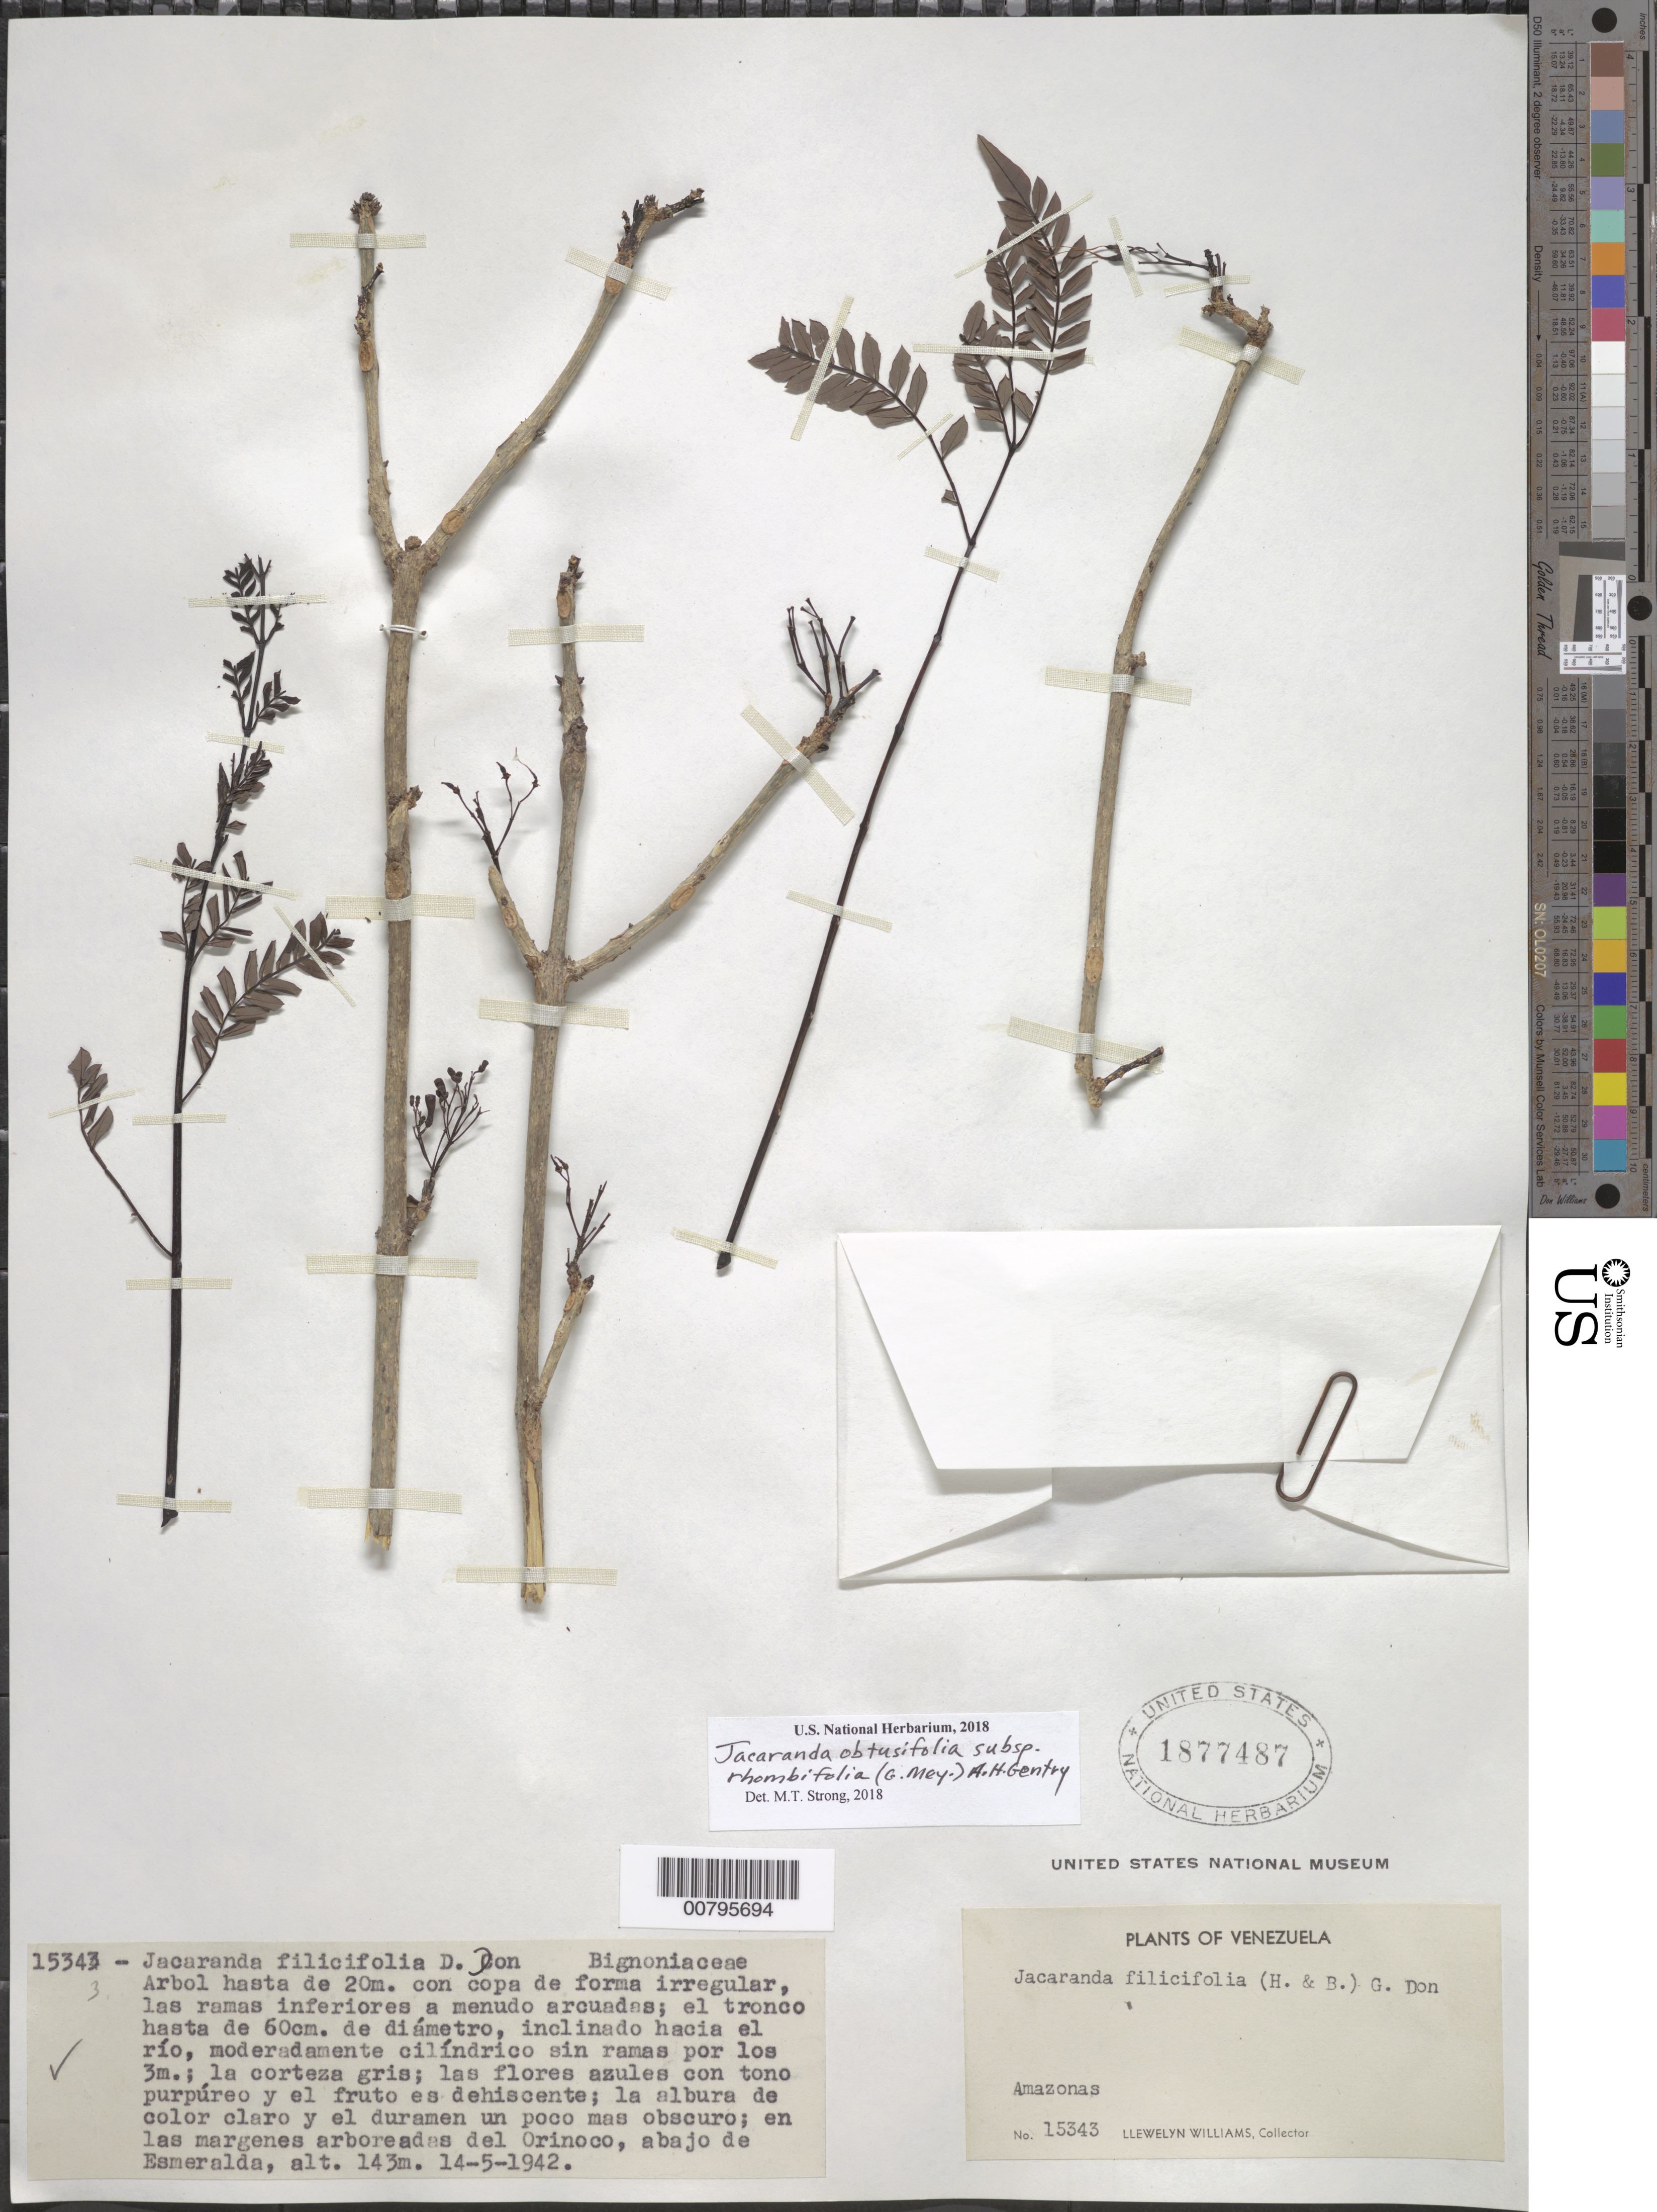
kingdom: Plantae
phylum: Tracheophyta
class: Magnoliopsida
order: Lamiales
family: Bignoniaceae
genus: Jacaranda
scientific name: Jacaranda obtusifolia subsp. rhombifolia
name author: (G. Mey.) A.H. Gentry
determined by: Strong, Mark T., (BOT), Smithsonian Institution - National Museum of Natural History (UNITED STATES)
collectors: Ll. Williams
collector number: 15343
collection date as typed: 14-May-42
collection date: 1942-05-14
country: Venezuela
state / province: Amazonas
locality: Esmeralda, Alto Orinoco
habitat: Margen arboreada del rio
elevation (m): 143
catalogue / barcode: US 1877487